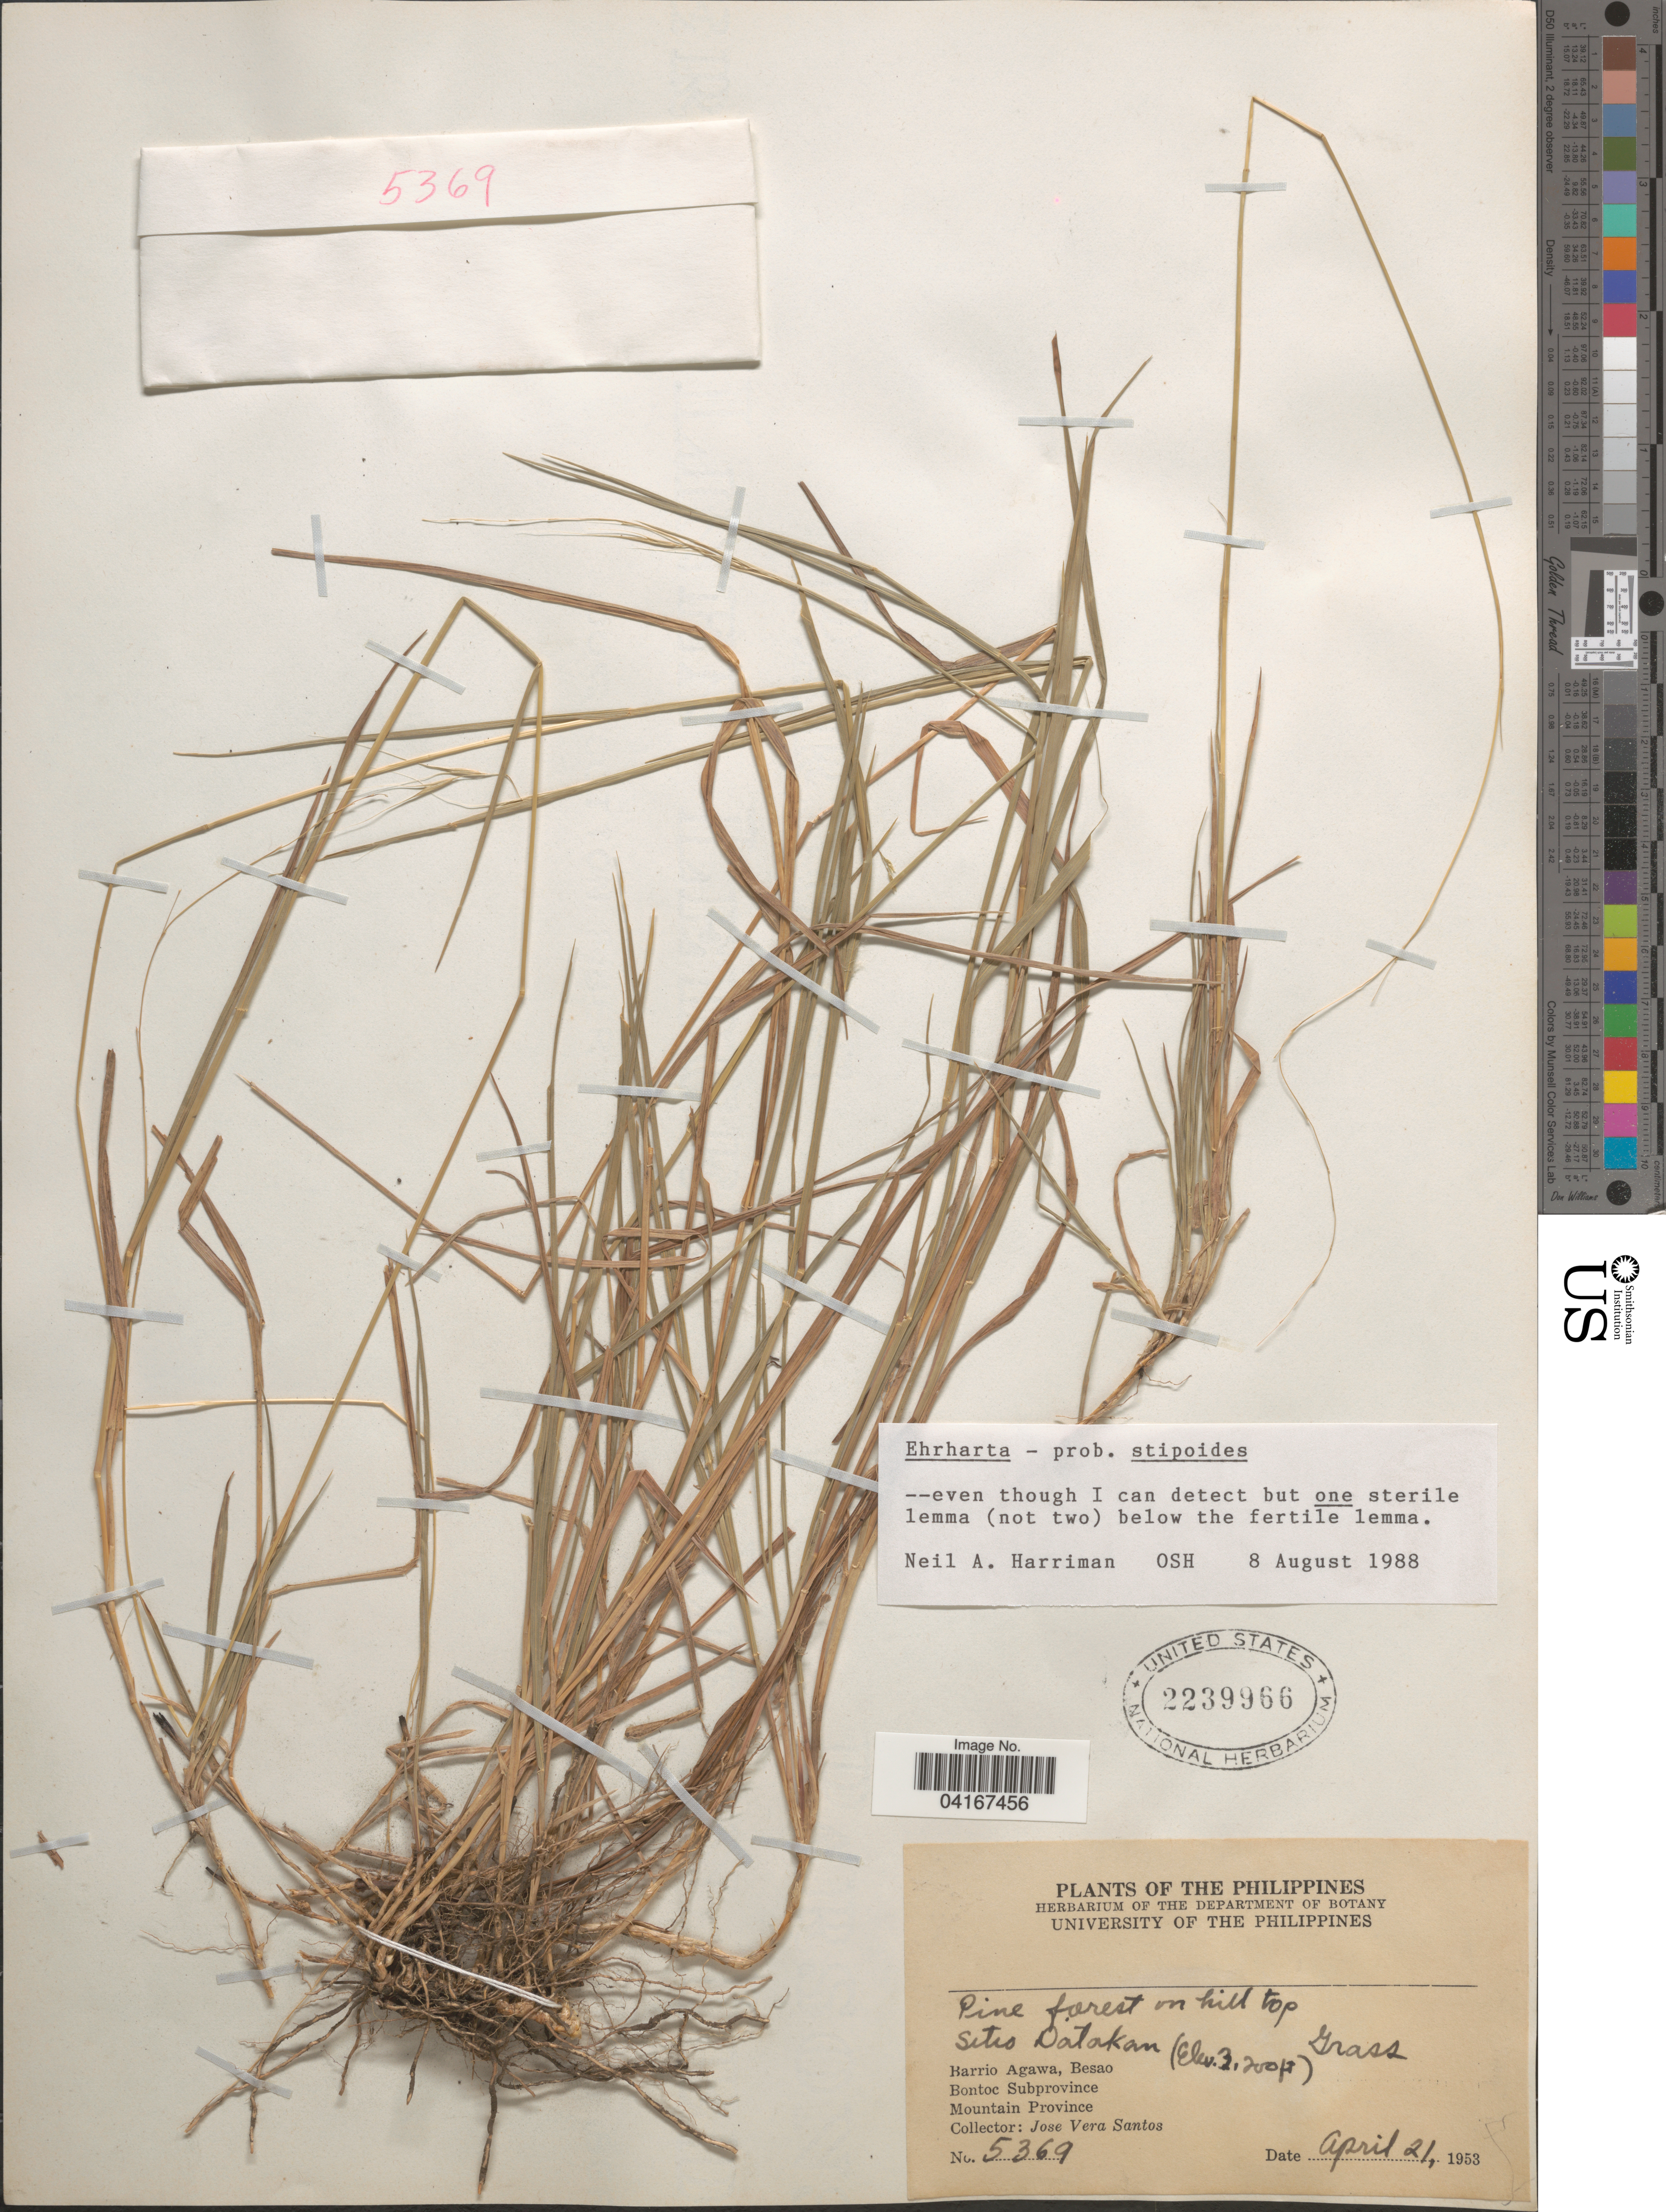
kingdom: Plantae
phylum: Tracheophyta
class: Liliopsida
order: Poales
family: Poaceae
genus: Ehrharta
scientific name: Ehrharta sp.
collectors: J. Santos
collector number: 5369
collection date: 1953-04-21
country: Philippines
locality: Sitio Datakan. Barrio Agawa, Besao. Bontoc Subprovince. Mountain Province.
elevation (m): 975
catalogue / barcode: US 2239966